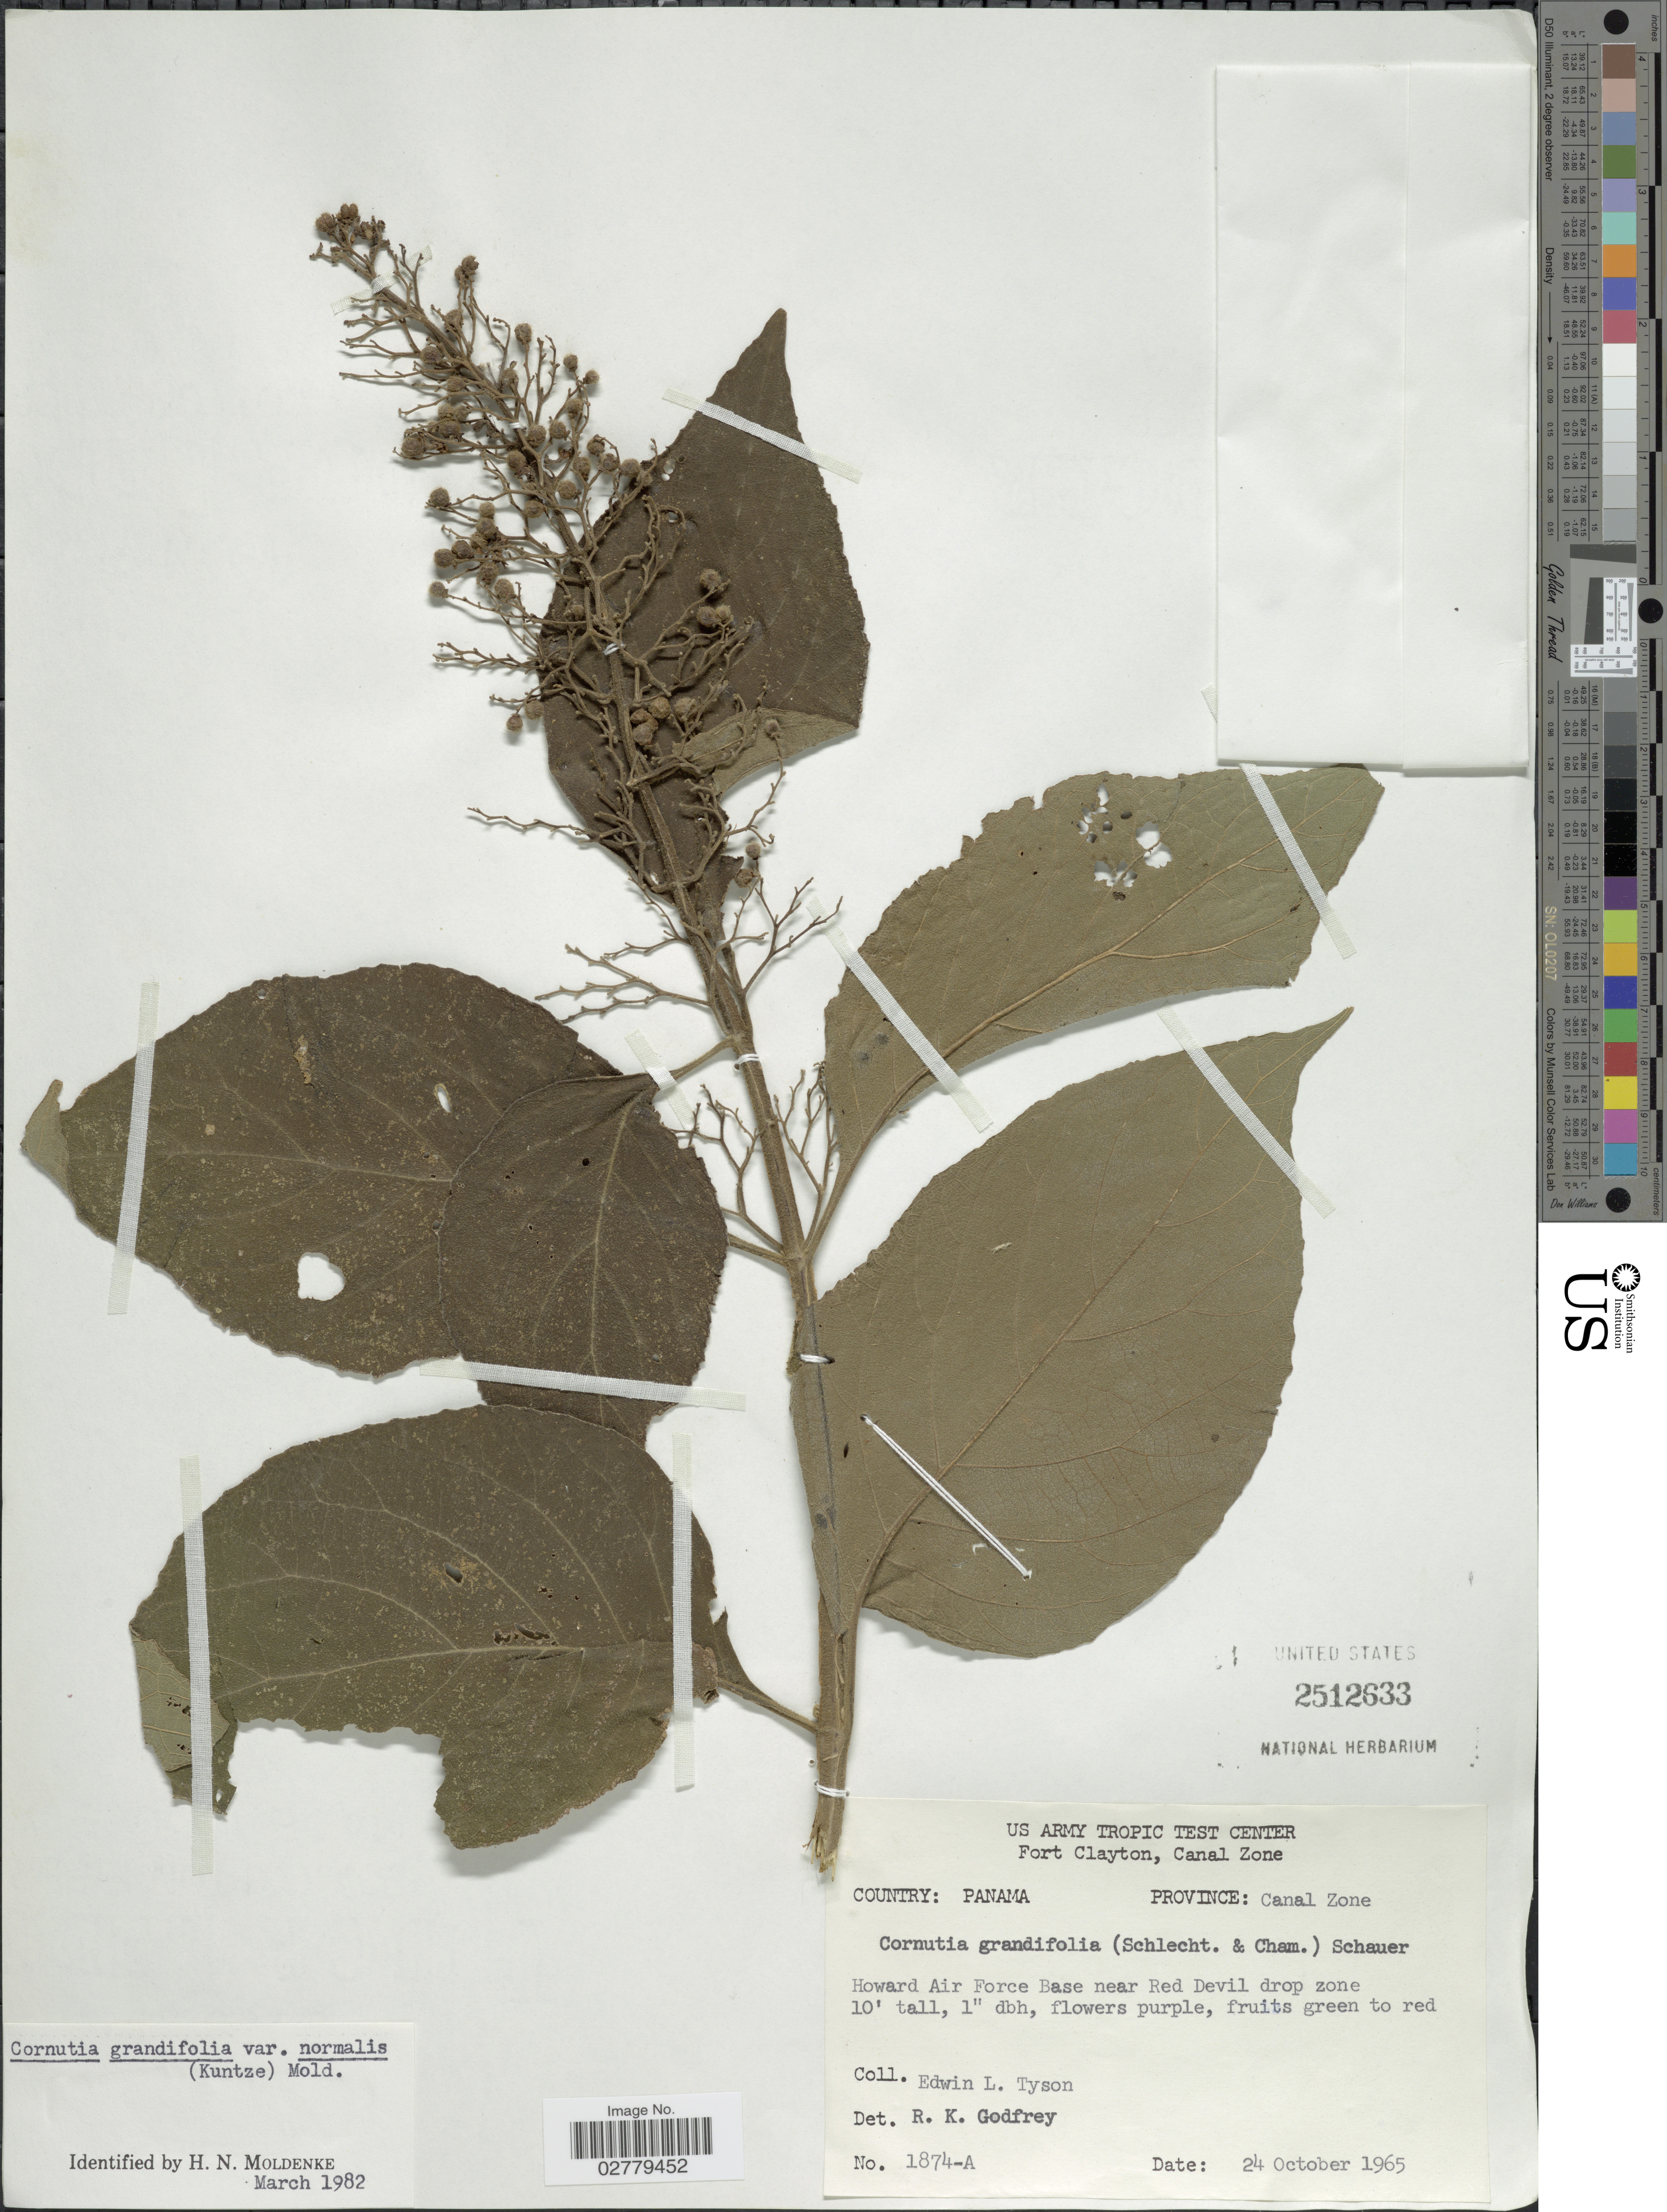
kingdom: Plantae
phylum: Tracheophyta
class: Magnoliopsida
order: Lamiales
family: Lamiaceae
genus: Cornutia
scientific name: Cornutia grandifolia var. normalis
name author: Moldenke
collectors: E. L. Tyson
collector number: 1874-A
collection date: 1965-10-24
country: Panama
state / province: Colón / Panamá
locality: Province: Canal Zone. Howard Air Force Base near Red Devil drop zone.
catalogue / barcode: US 2512633